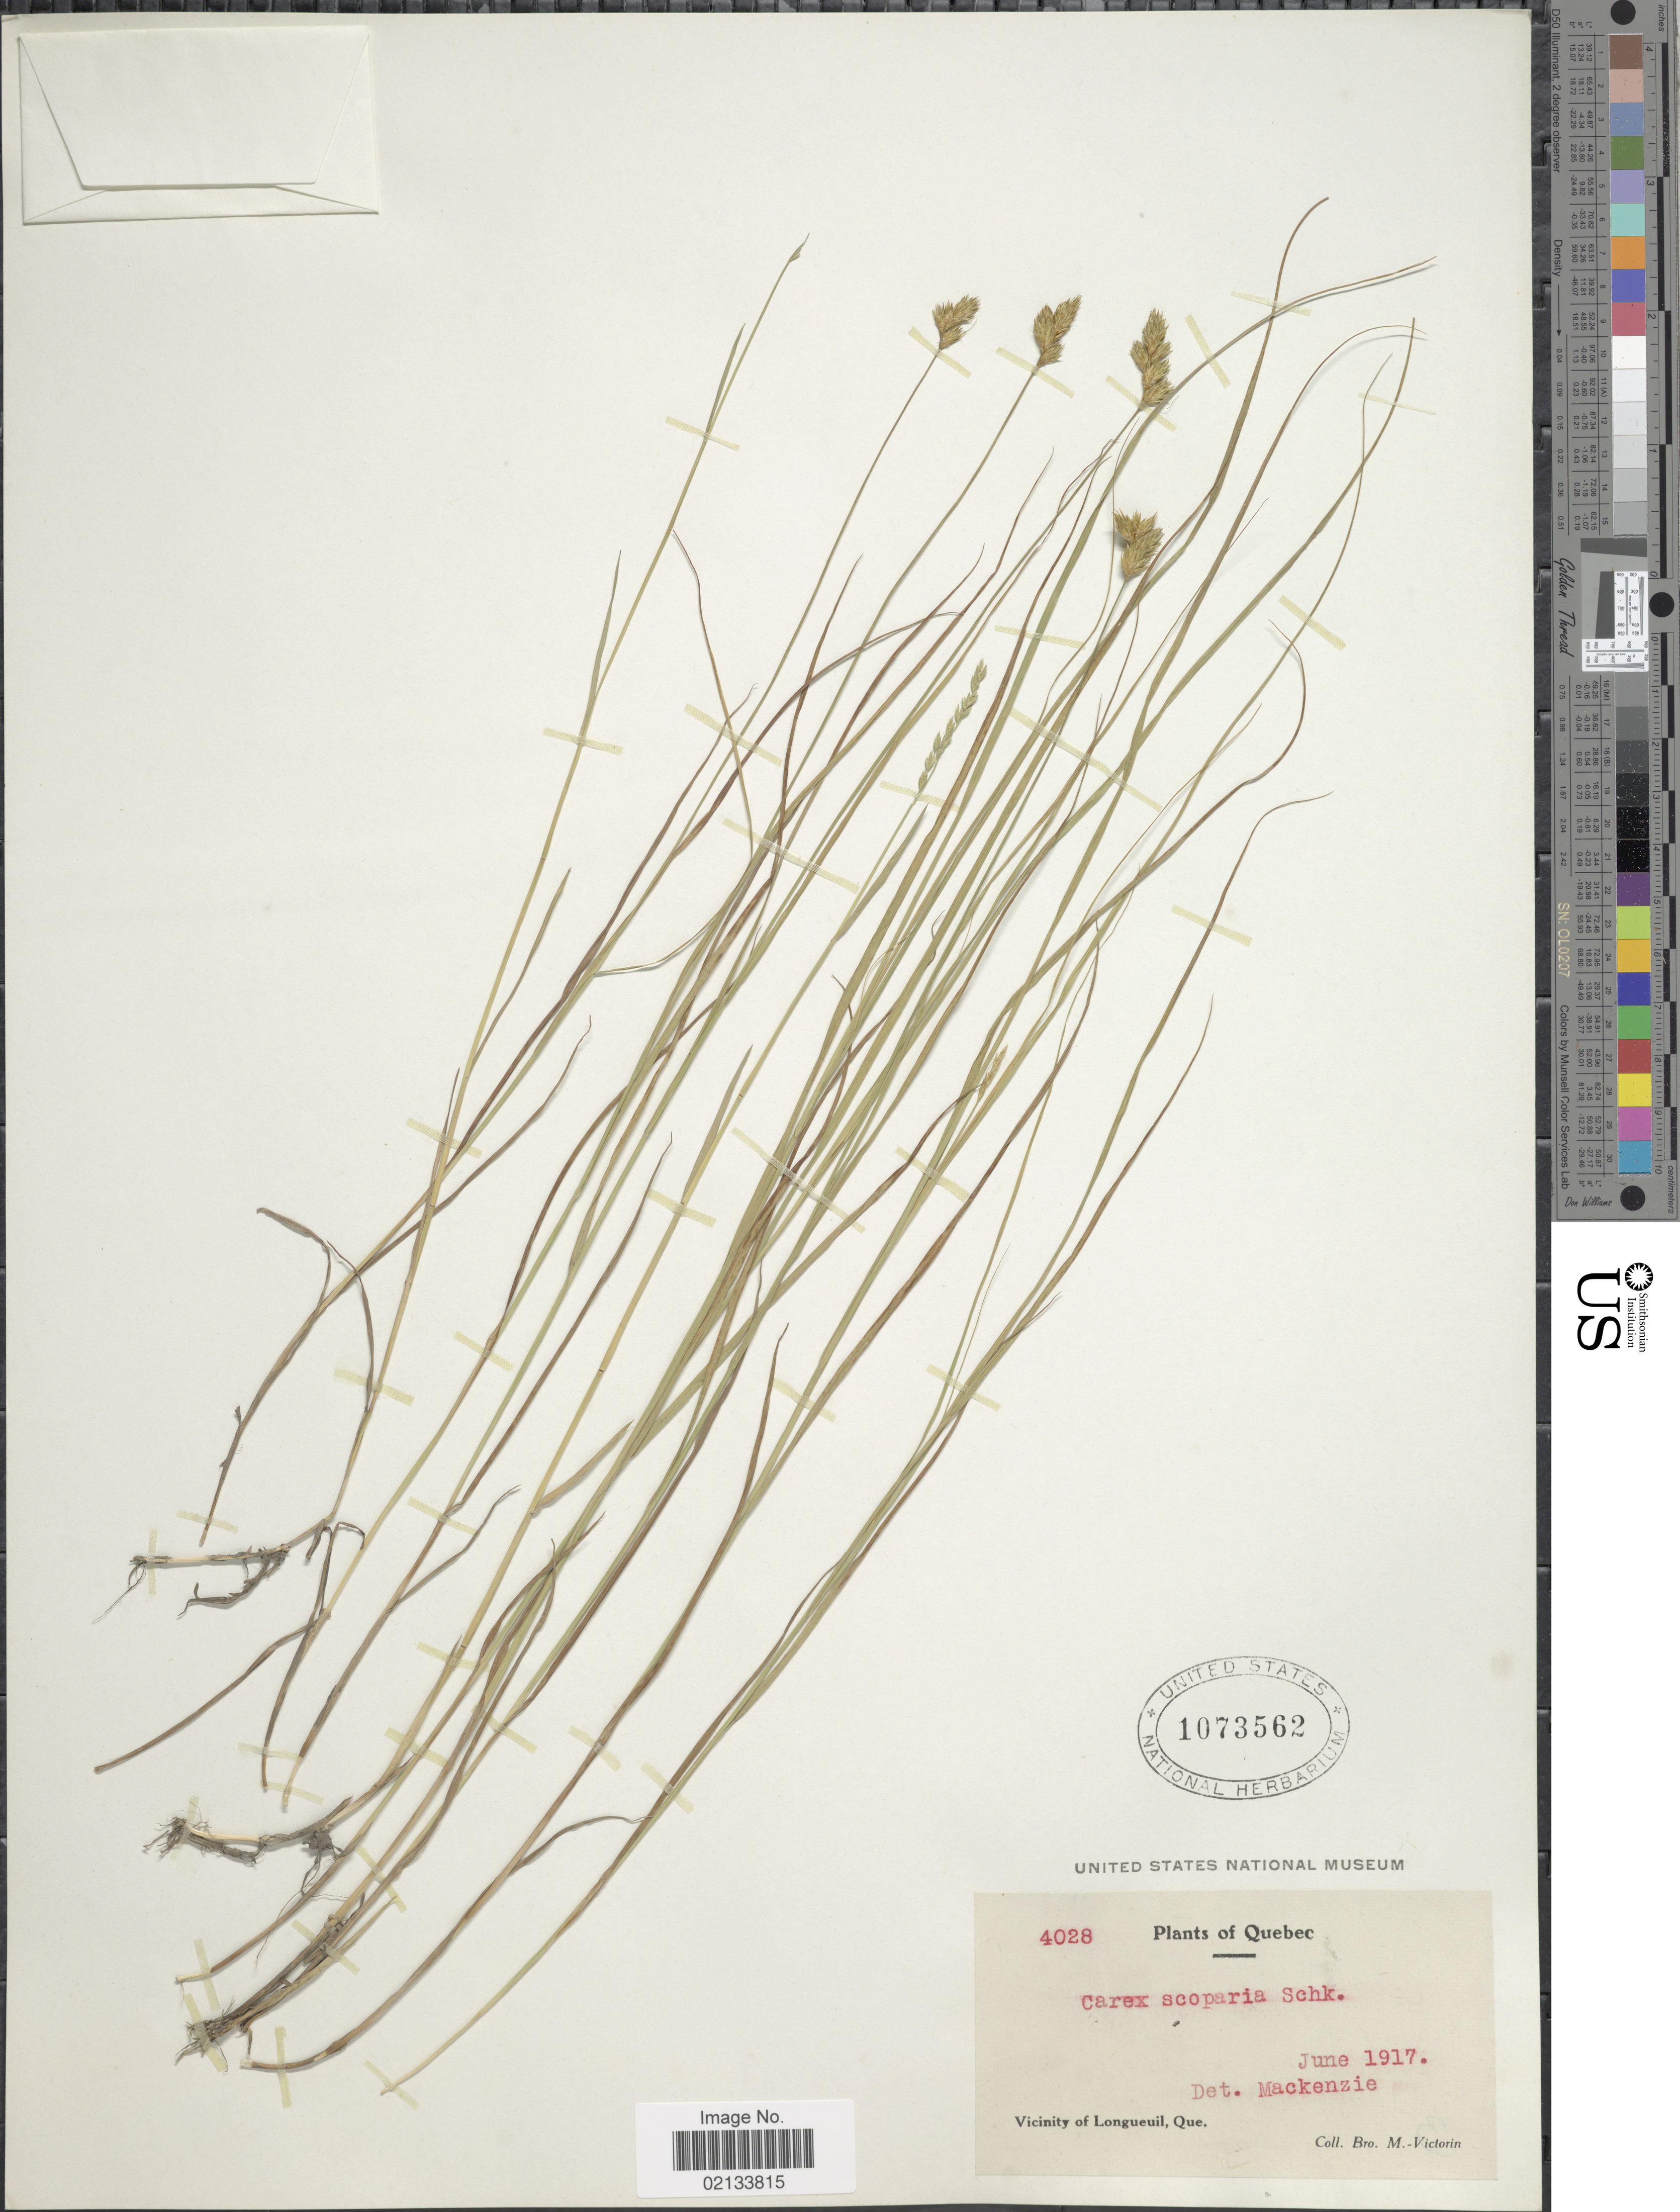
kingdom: Plantae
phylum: Tracheophyta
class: Liliopsida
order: Poales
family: Cyperaceae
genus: Carex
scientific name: Carex scoparia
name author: Schkuhr ex Willd.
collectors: Fr. Marie-Victorin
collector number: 4028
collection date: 1917-06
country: Canada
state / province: Quebec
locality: Vicinity of Longueuil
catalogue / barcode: US 1073562